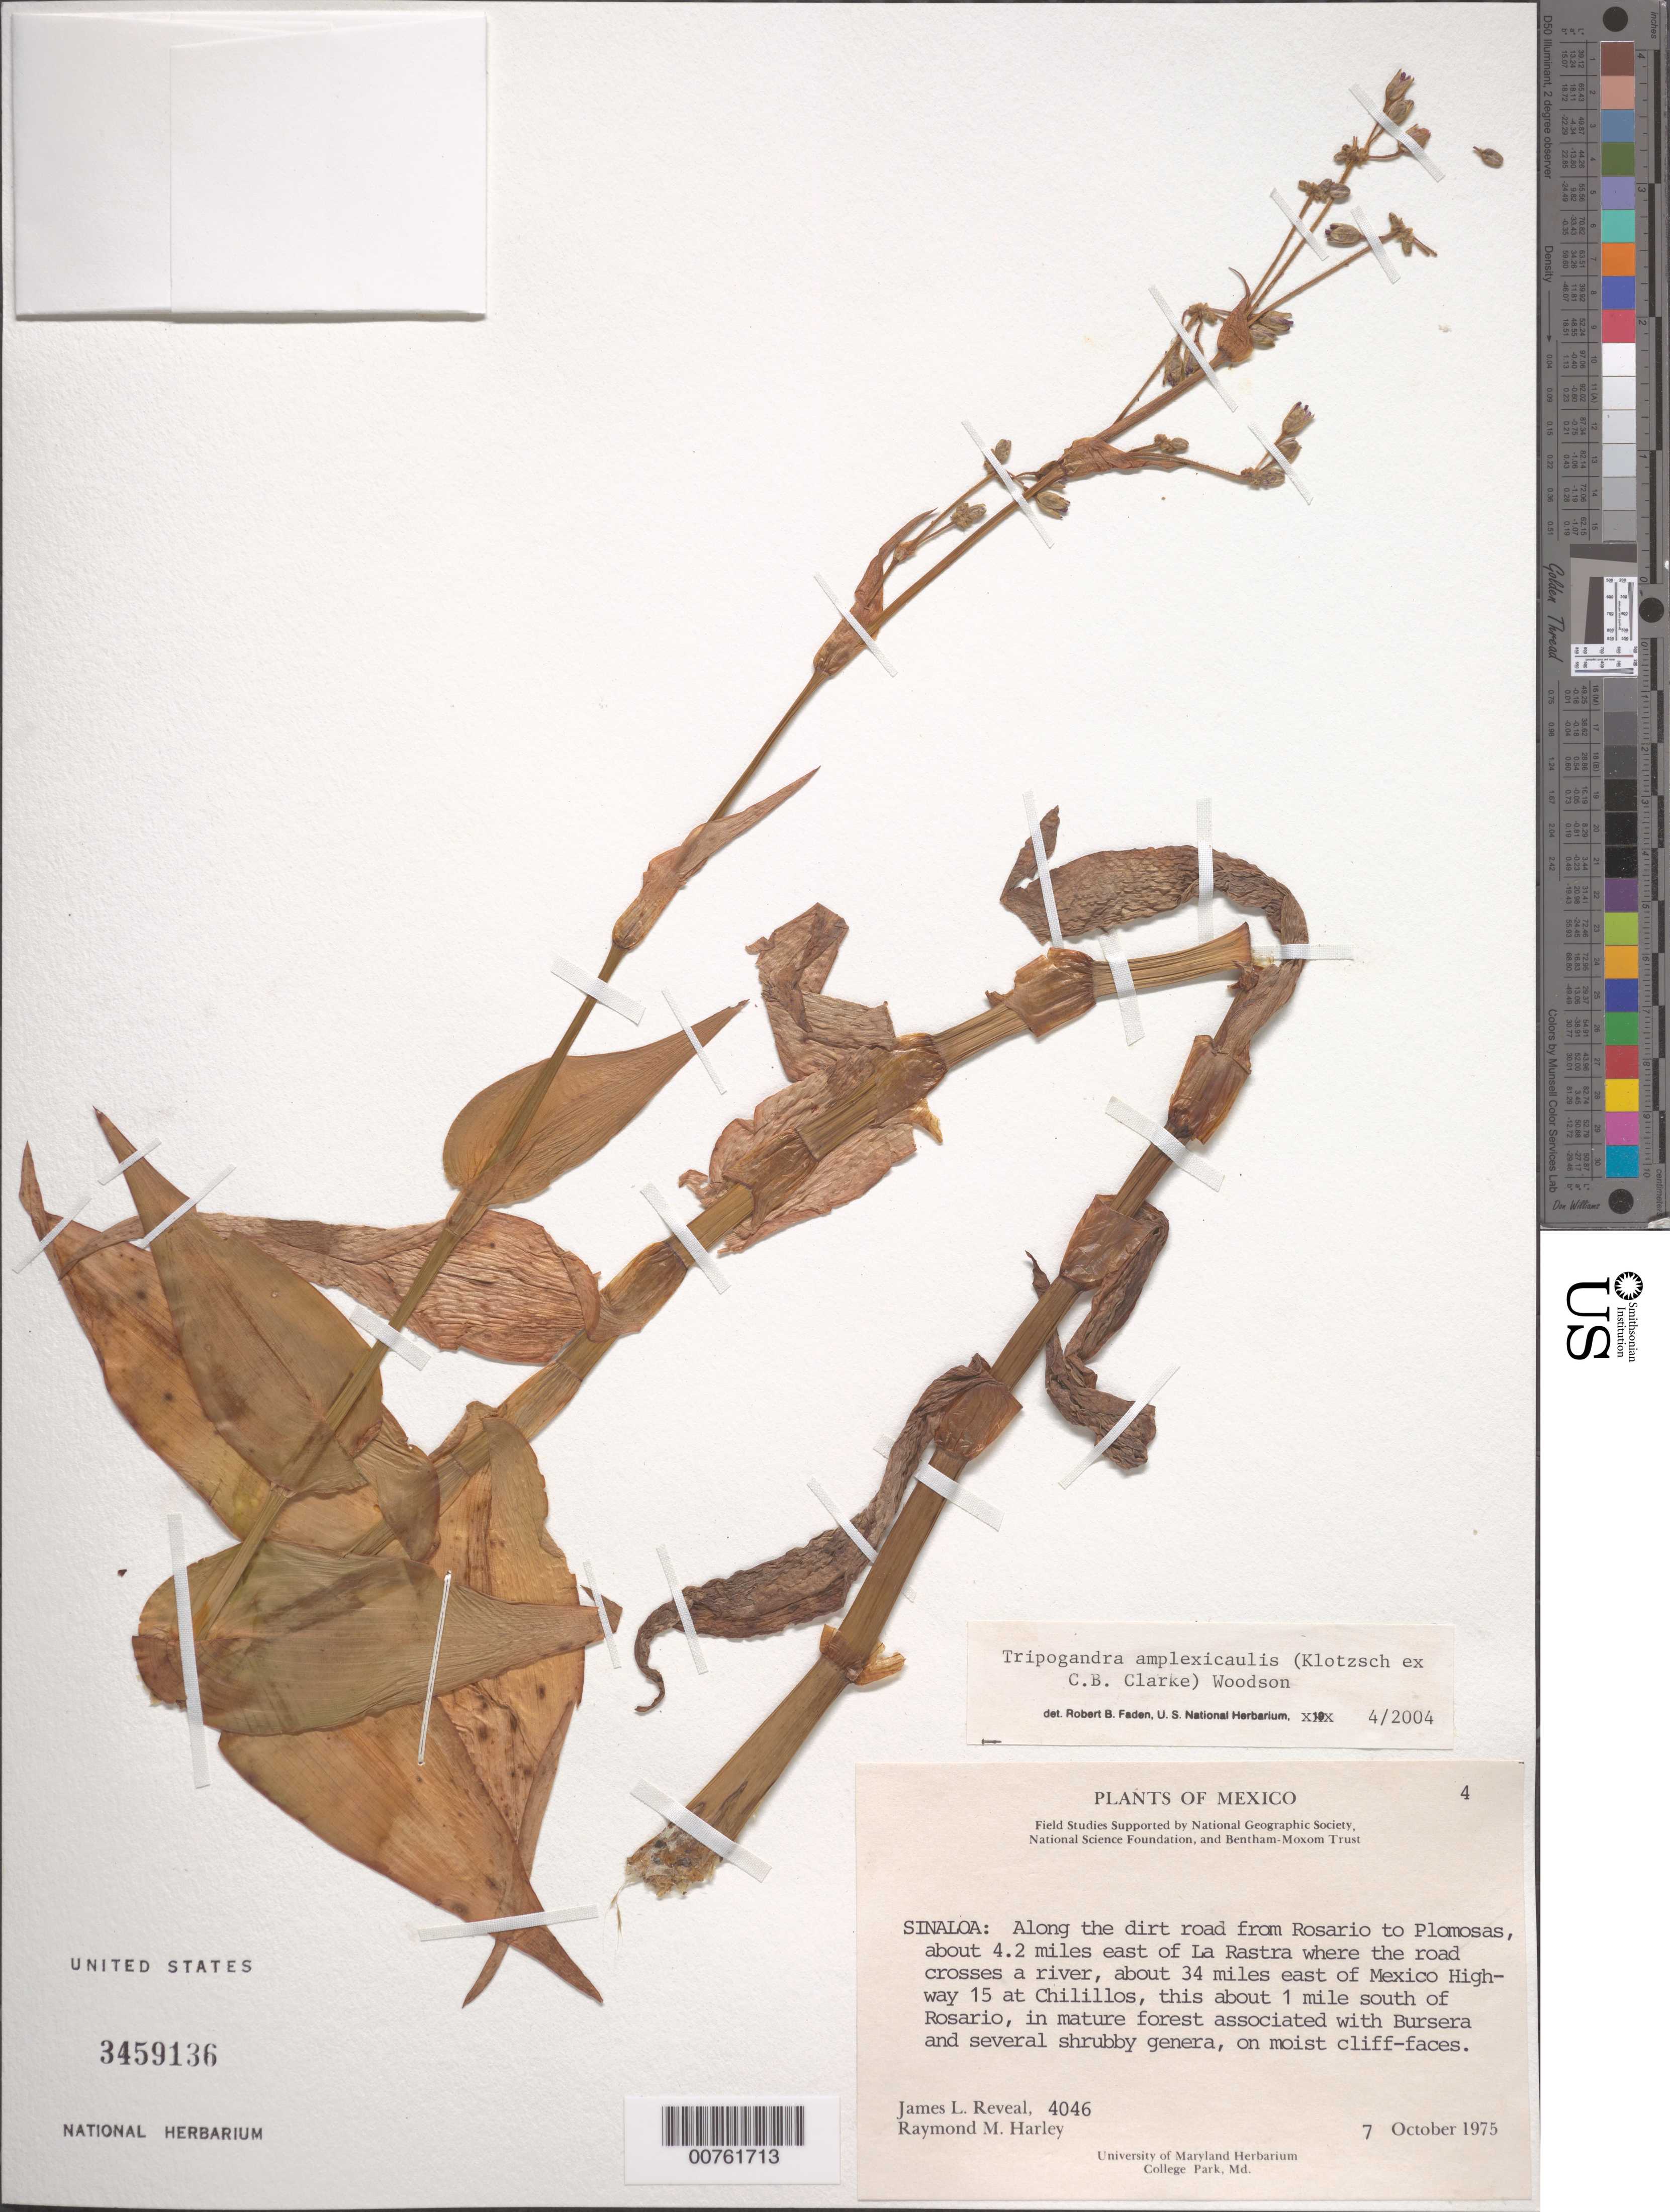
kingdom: Plantae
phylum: Tracheophyta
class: Liliopsida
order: Commelinales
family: Commelinaceae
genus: Tripogandra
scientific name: Tripogandra amplexicaulis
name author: (Klotzsch ex C.B. Clarke) Woodson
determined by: Faden, Robert B., (US), Smithsonian Institution - National Museum of Natural History (UNITED STATES)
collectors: J. L. Reveal & R. M. Harley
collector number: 4046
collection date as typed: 07 Oct 1975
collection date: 1975-10-07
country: Mexico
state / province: Sinaloa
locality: Along a dirt road from Rosario to Plomosas, 4.2 miles E of La Rastra where the road crosses a river, about 34 miles E of Mexico Highway 15 at Chilillos, this about 1 mile S of Rosario, in a mature forest associated with Bursera and several shrubby genera, on moist cliff-faces.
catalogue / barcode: US 3459136